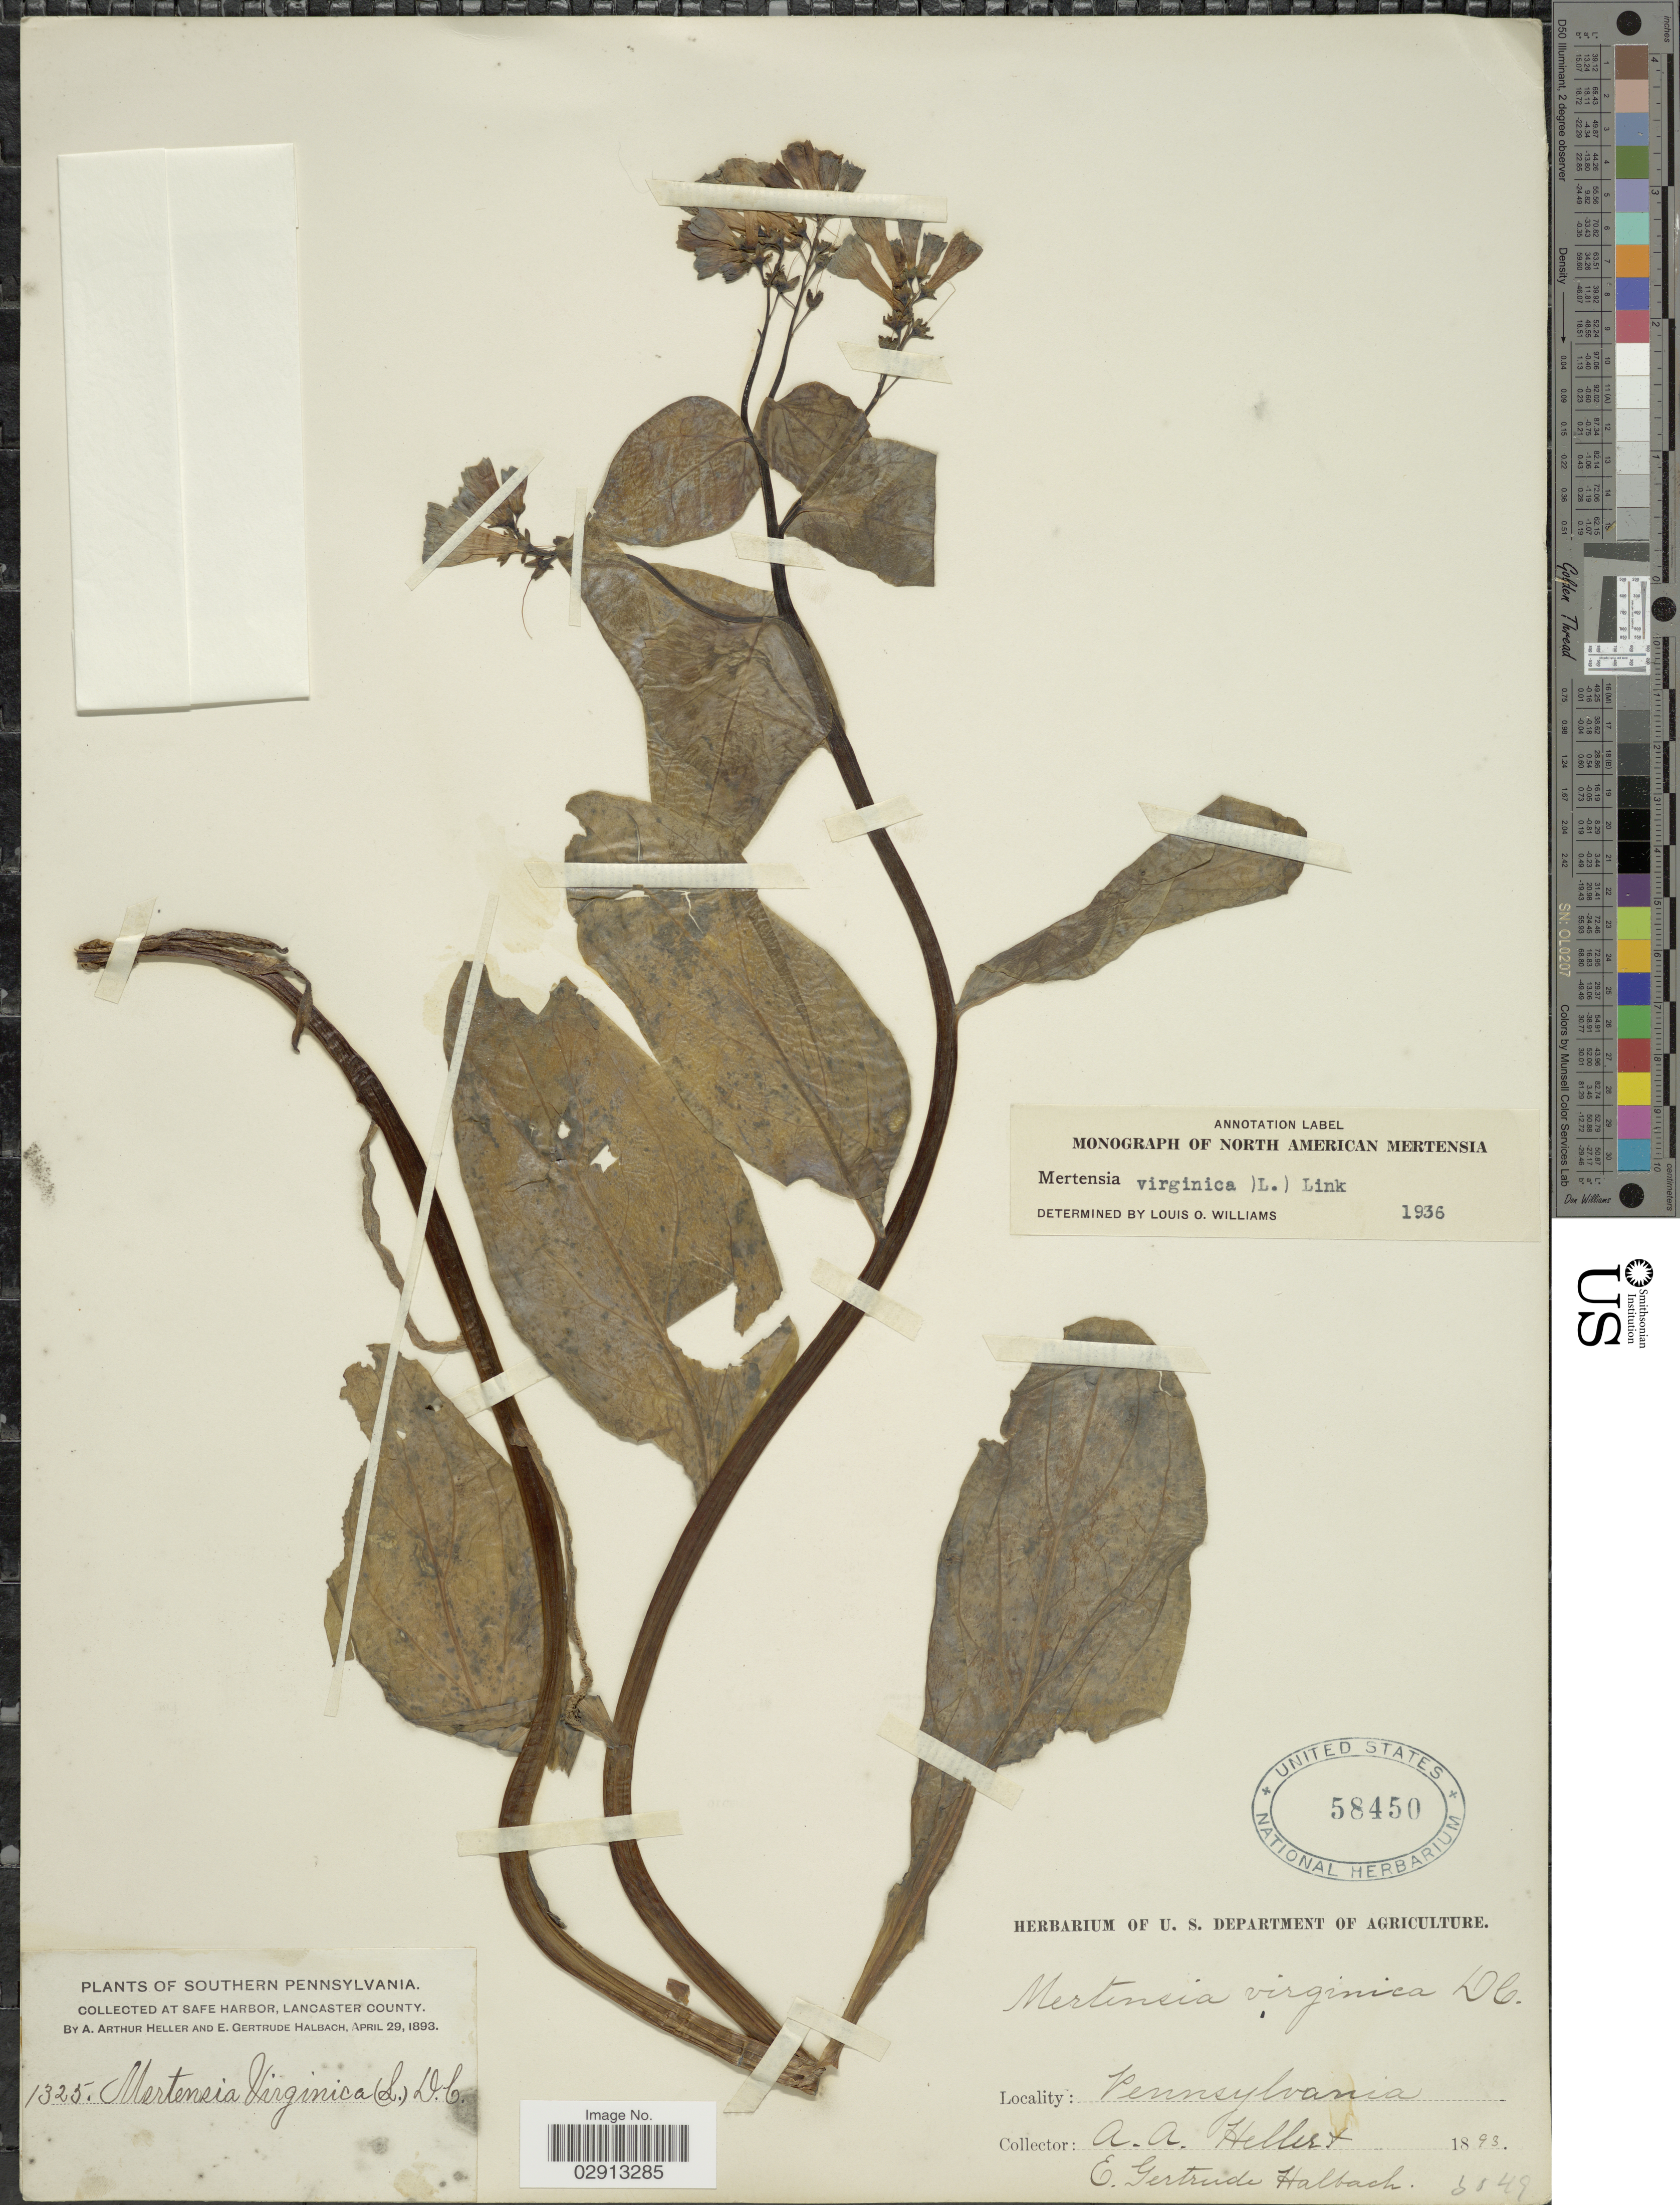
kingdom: Plantae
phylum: Tracheophyta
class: Magnoliopsida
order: Boraginales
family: Boraginaceae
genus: Mertensia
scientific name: Mertensia virginica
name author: (L.) Pers. ex Link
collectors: A. A. Heller & E. G. Halbach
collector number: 1325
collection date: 1893-04-29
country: United States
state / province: Pennsylvania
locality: Southern Pennsylvania. Safe Harbor, Lancaster County.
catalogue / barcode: US 58450